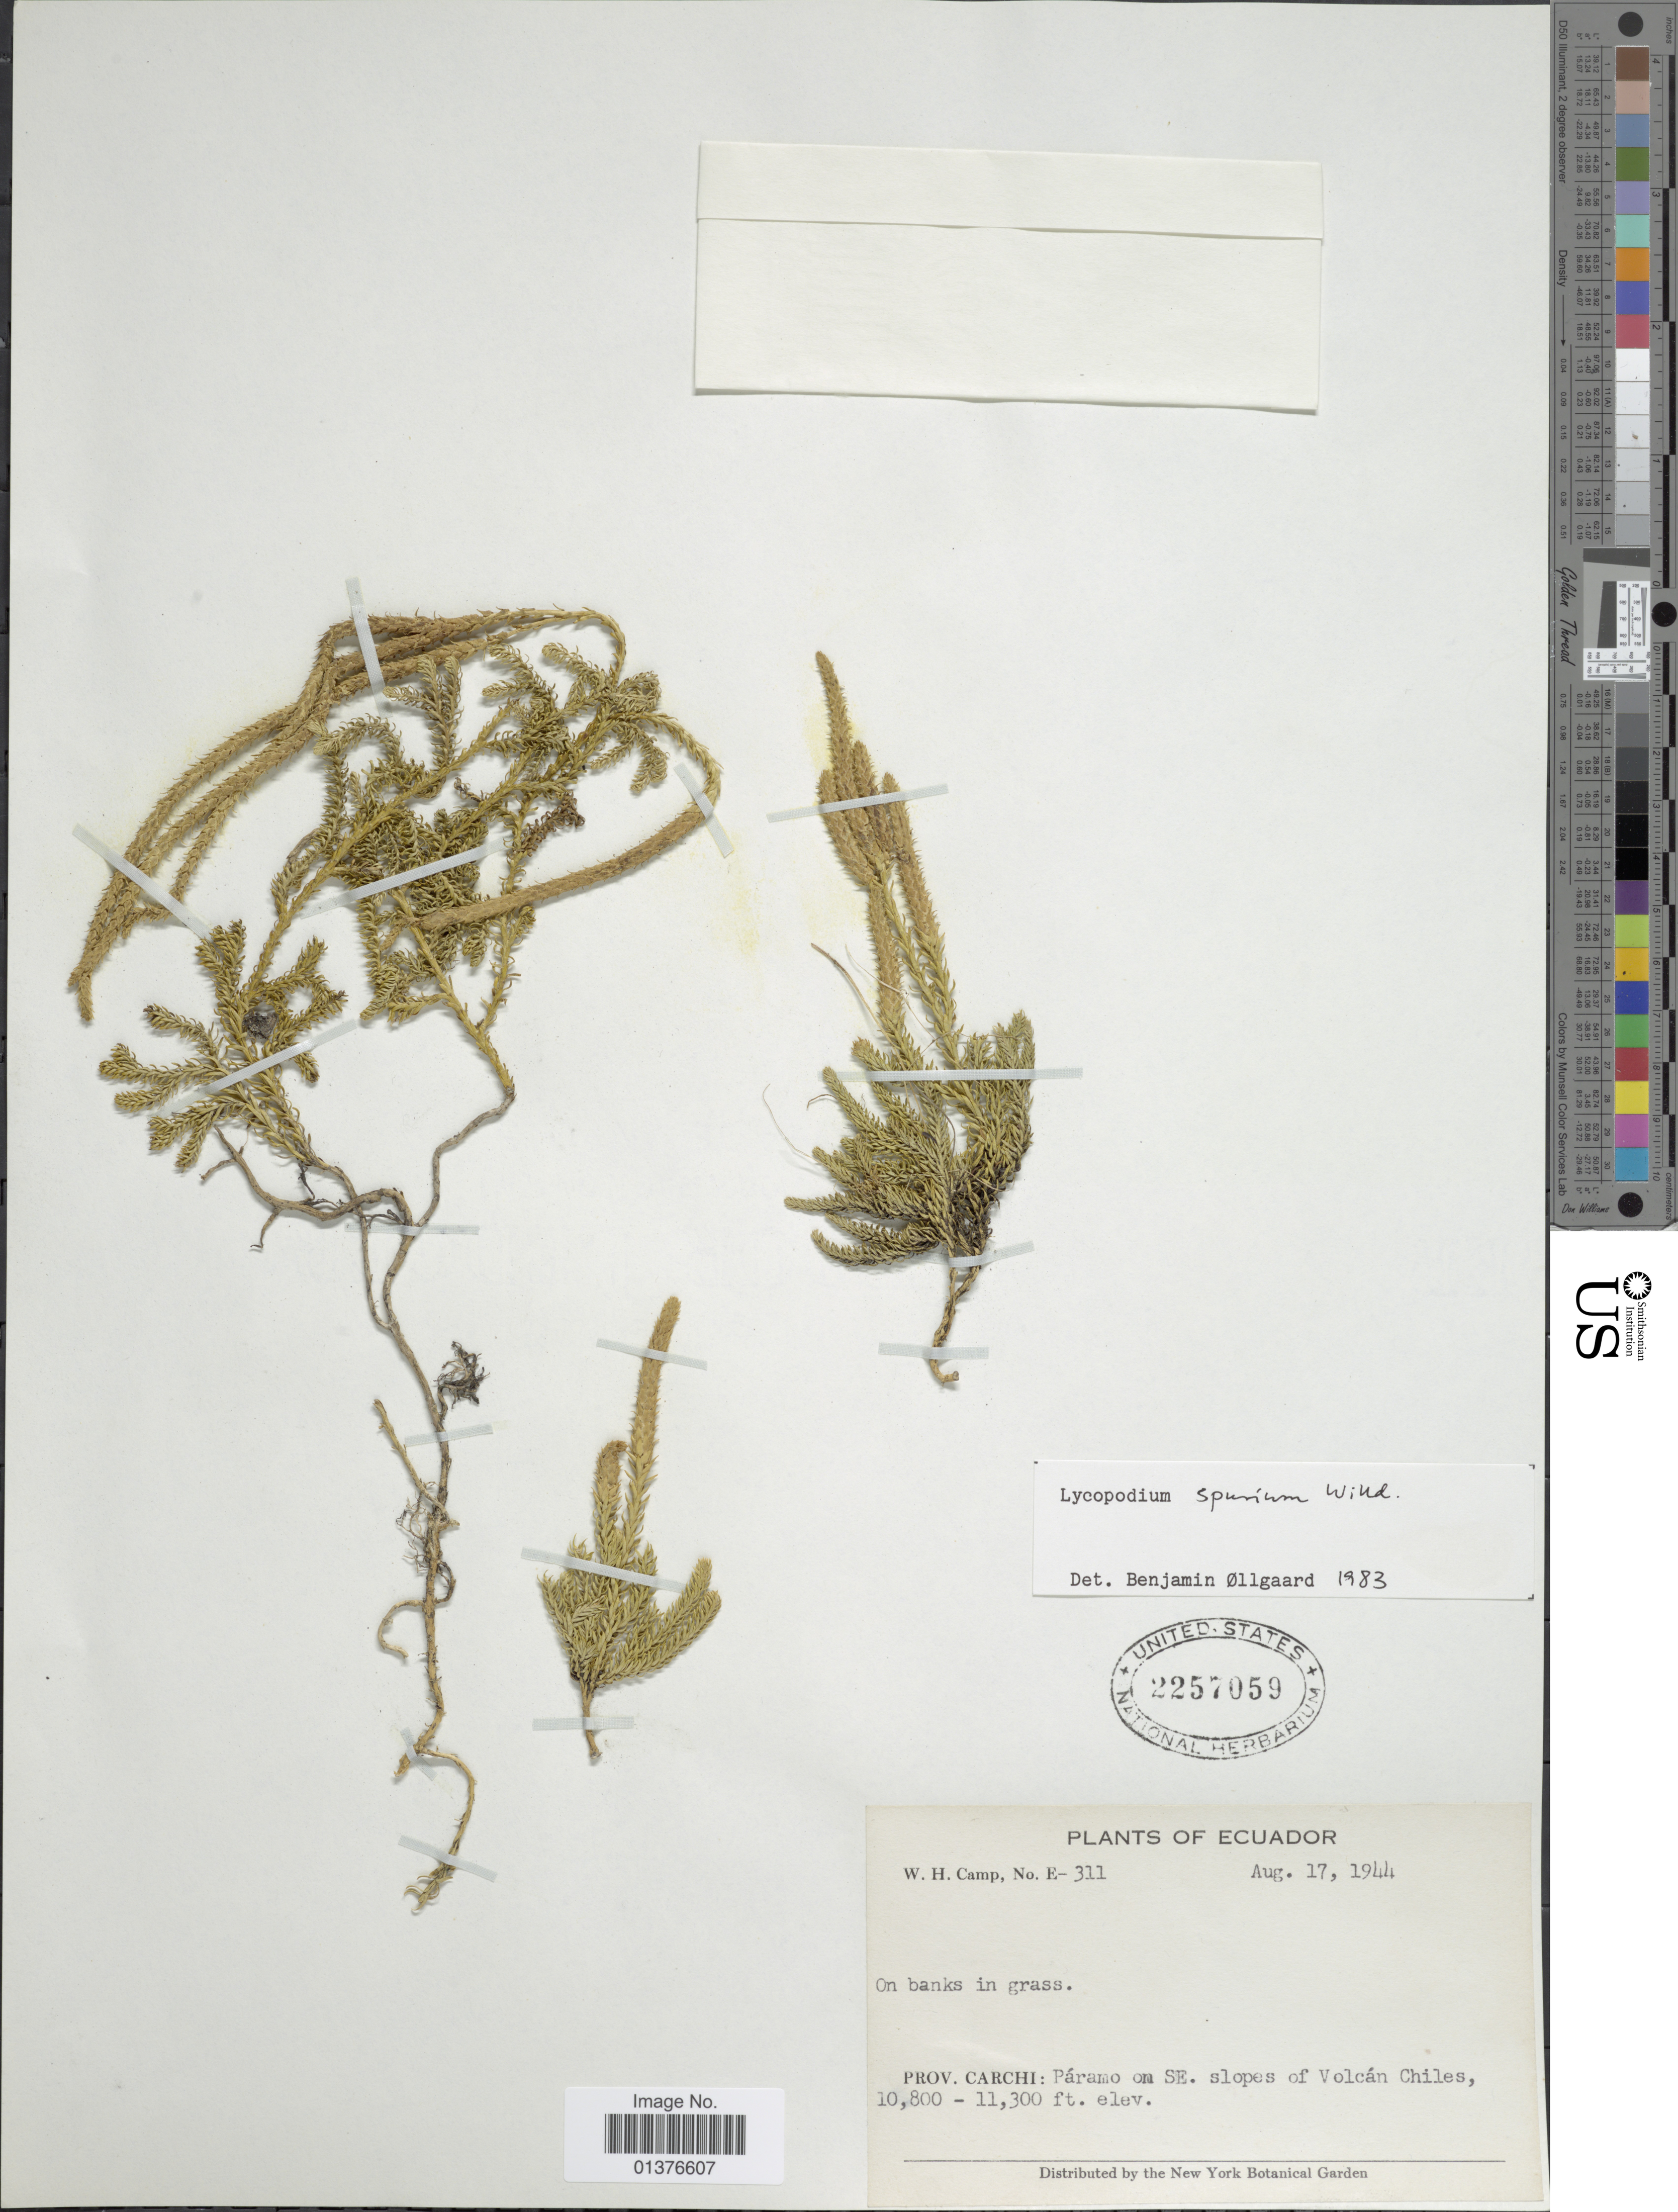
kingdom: Plantae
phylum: Tracheophyta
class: Lycopodiopsida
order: Lycopodiales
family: Lycopodiaceae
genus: Austrolycopodium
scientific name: Austrolycopodium magellanicum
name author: (P. Beauv.) Holub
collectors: W. H. Camp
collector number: E-311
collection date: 1944-08-17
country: Ecuador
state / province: Carchi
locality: Páramo on SE slopes of Volcán Chiles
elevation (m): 3292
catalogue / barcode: US 2257059